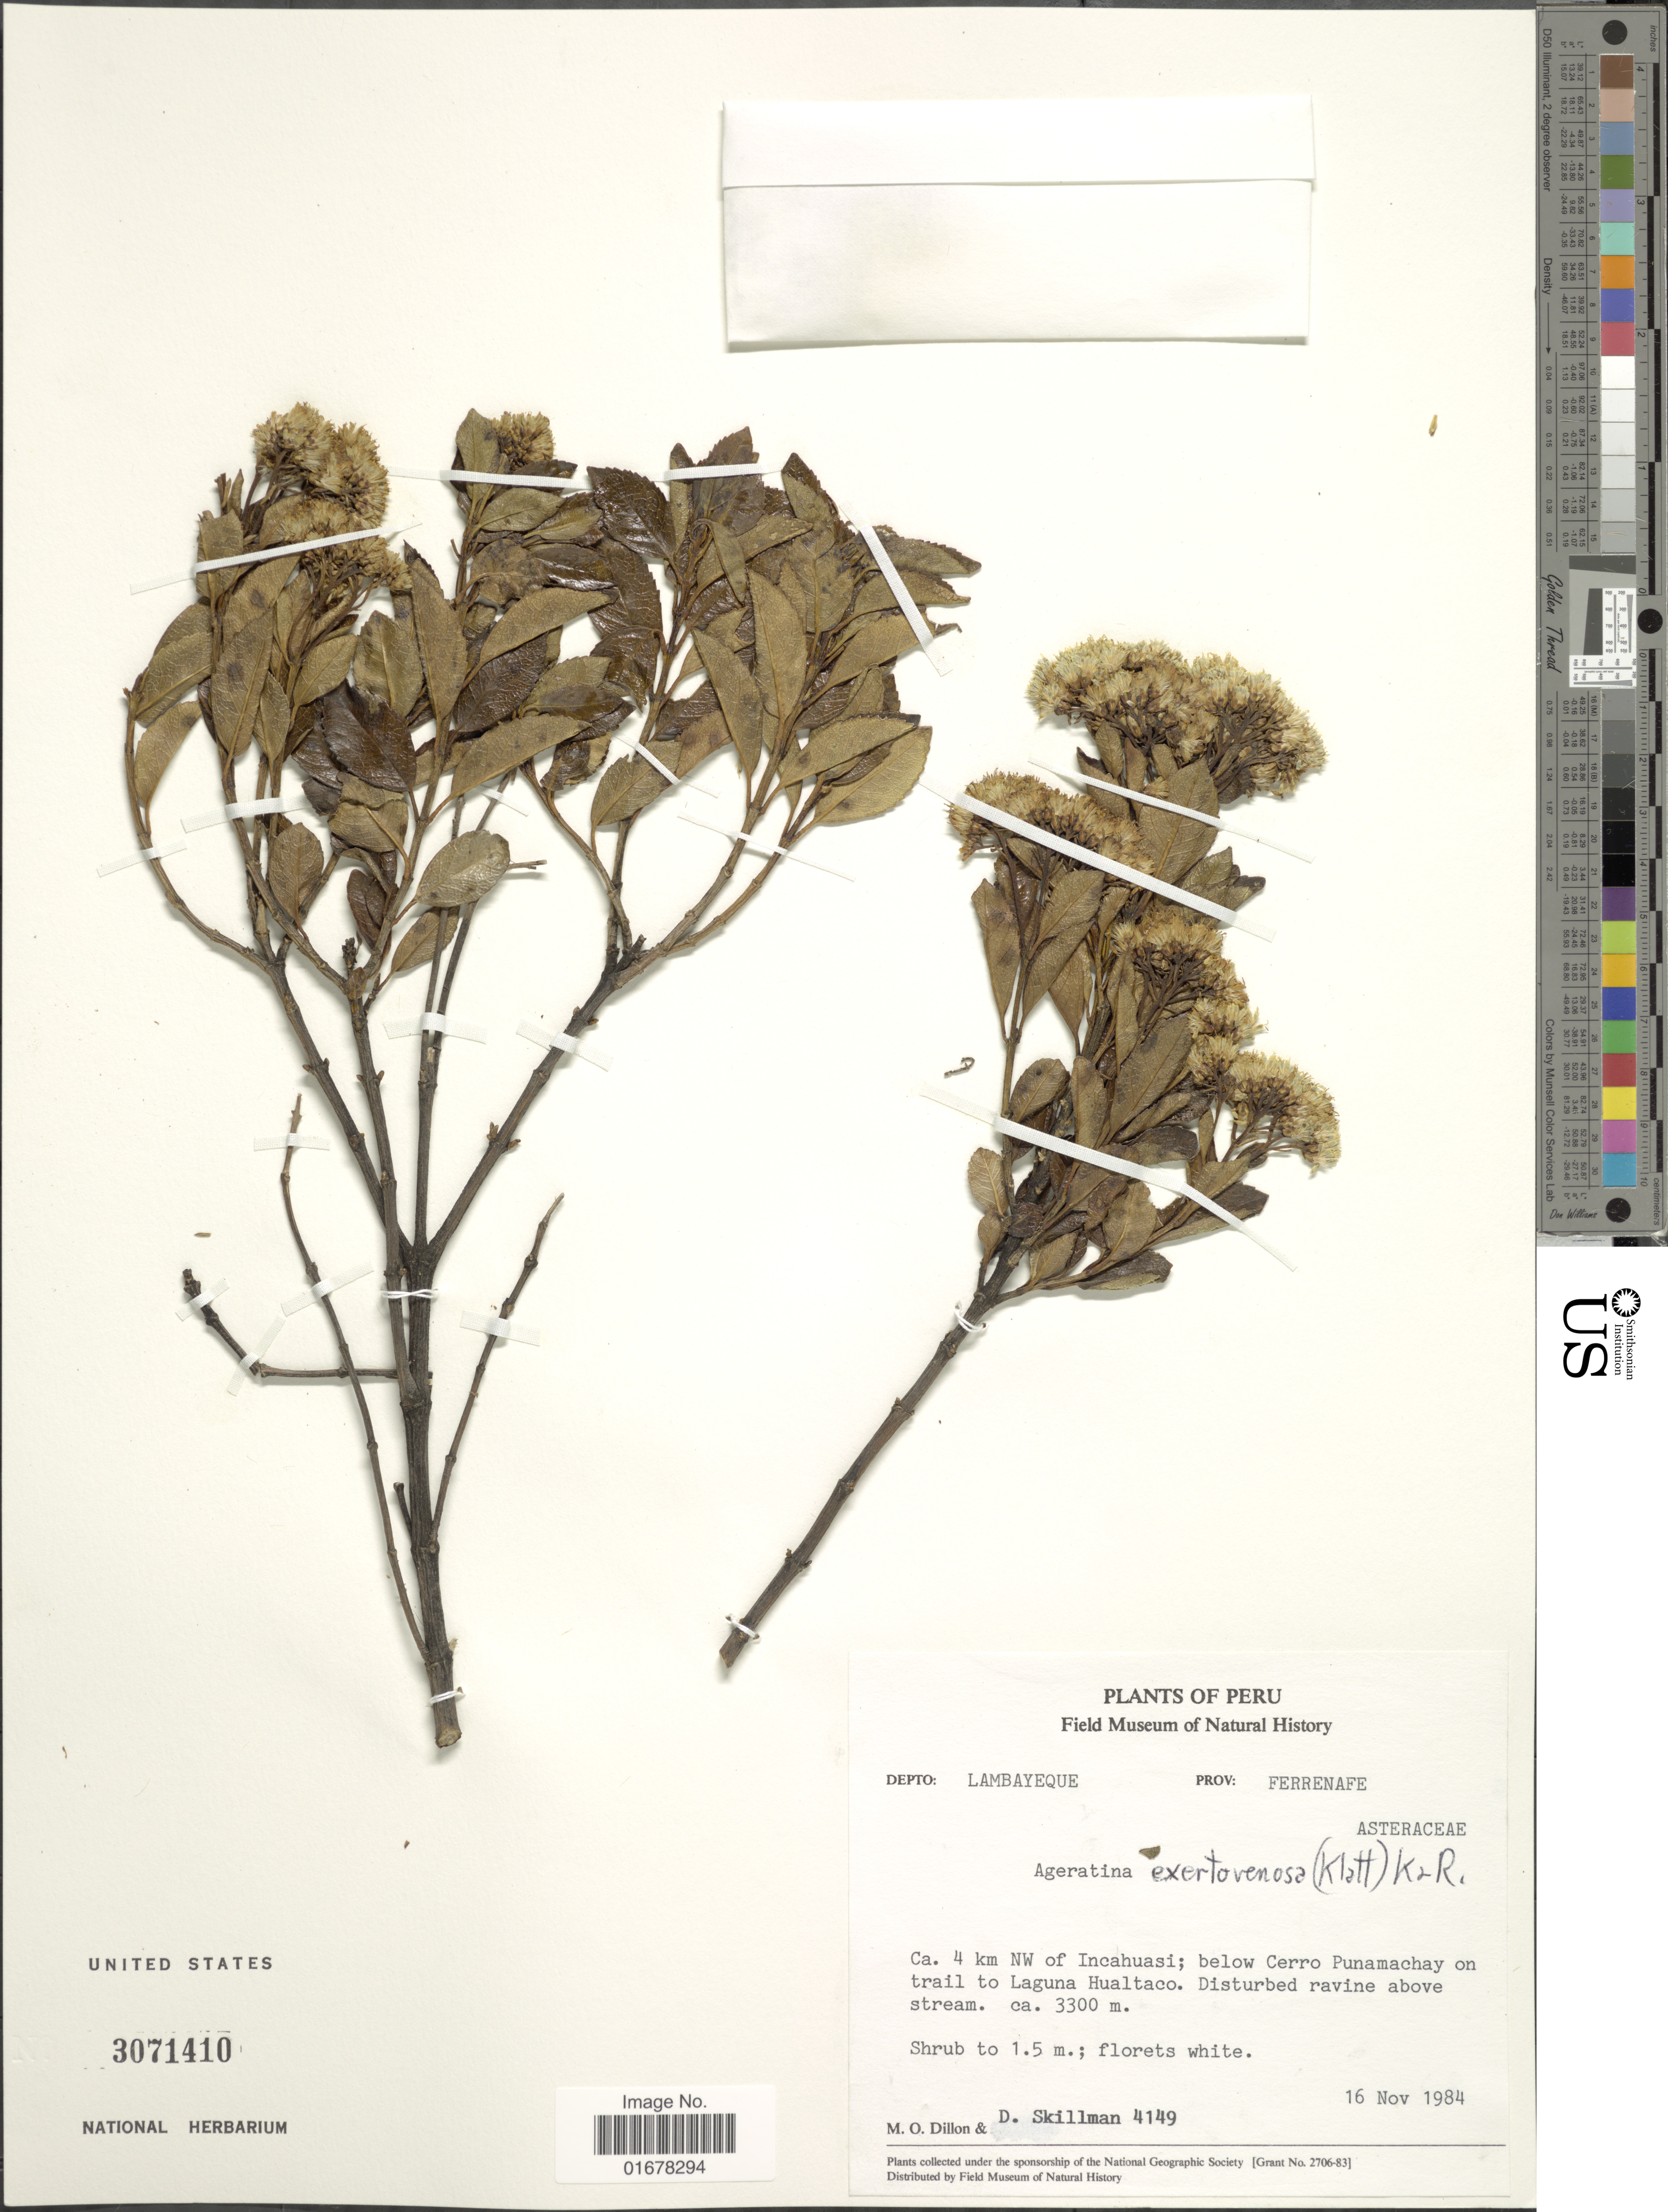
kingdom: Plantae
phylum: Tracheophyta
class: Magnoliopsida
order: Asterales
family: Asteraceae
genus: Ageratina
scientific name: Ageratina exserto-venosa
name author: (Klatt) R.M. King & H. Rob.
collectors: M. O. Dillon & D. Skillman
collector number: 4149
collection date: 1984-11-16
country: Peru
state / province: Lambayeque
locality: Depto.: Lambayque, prov.: Ferrenafe, 4 km NW of Incahuasi; below Cerro Punamachay on trail to Laguna Hualtaco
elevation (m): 3300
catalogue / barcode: US 3071410